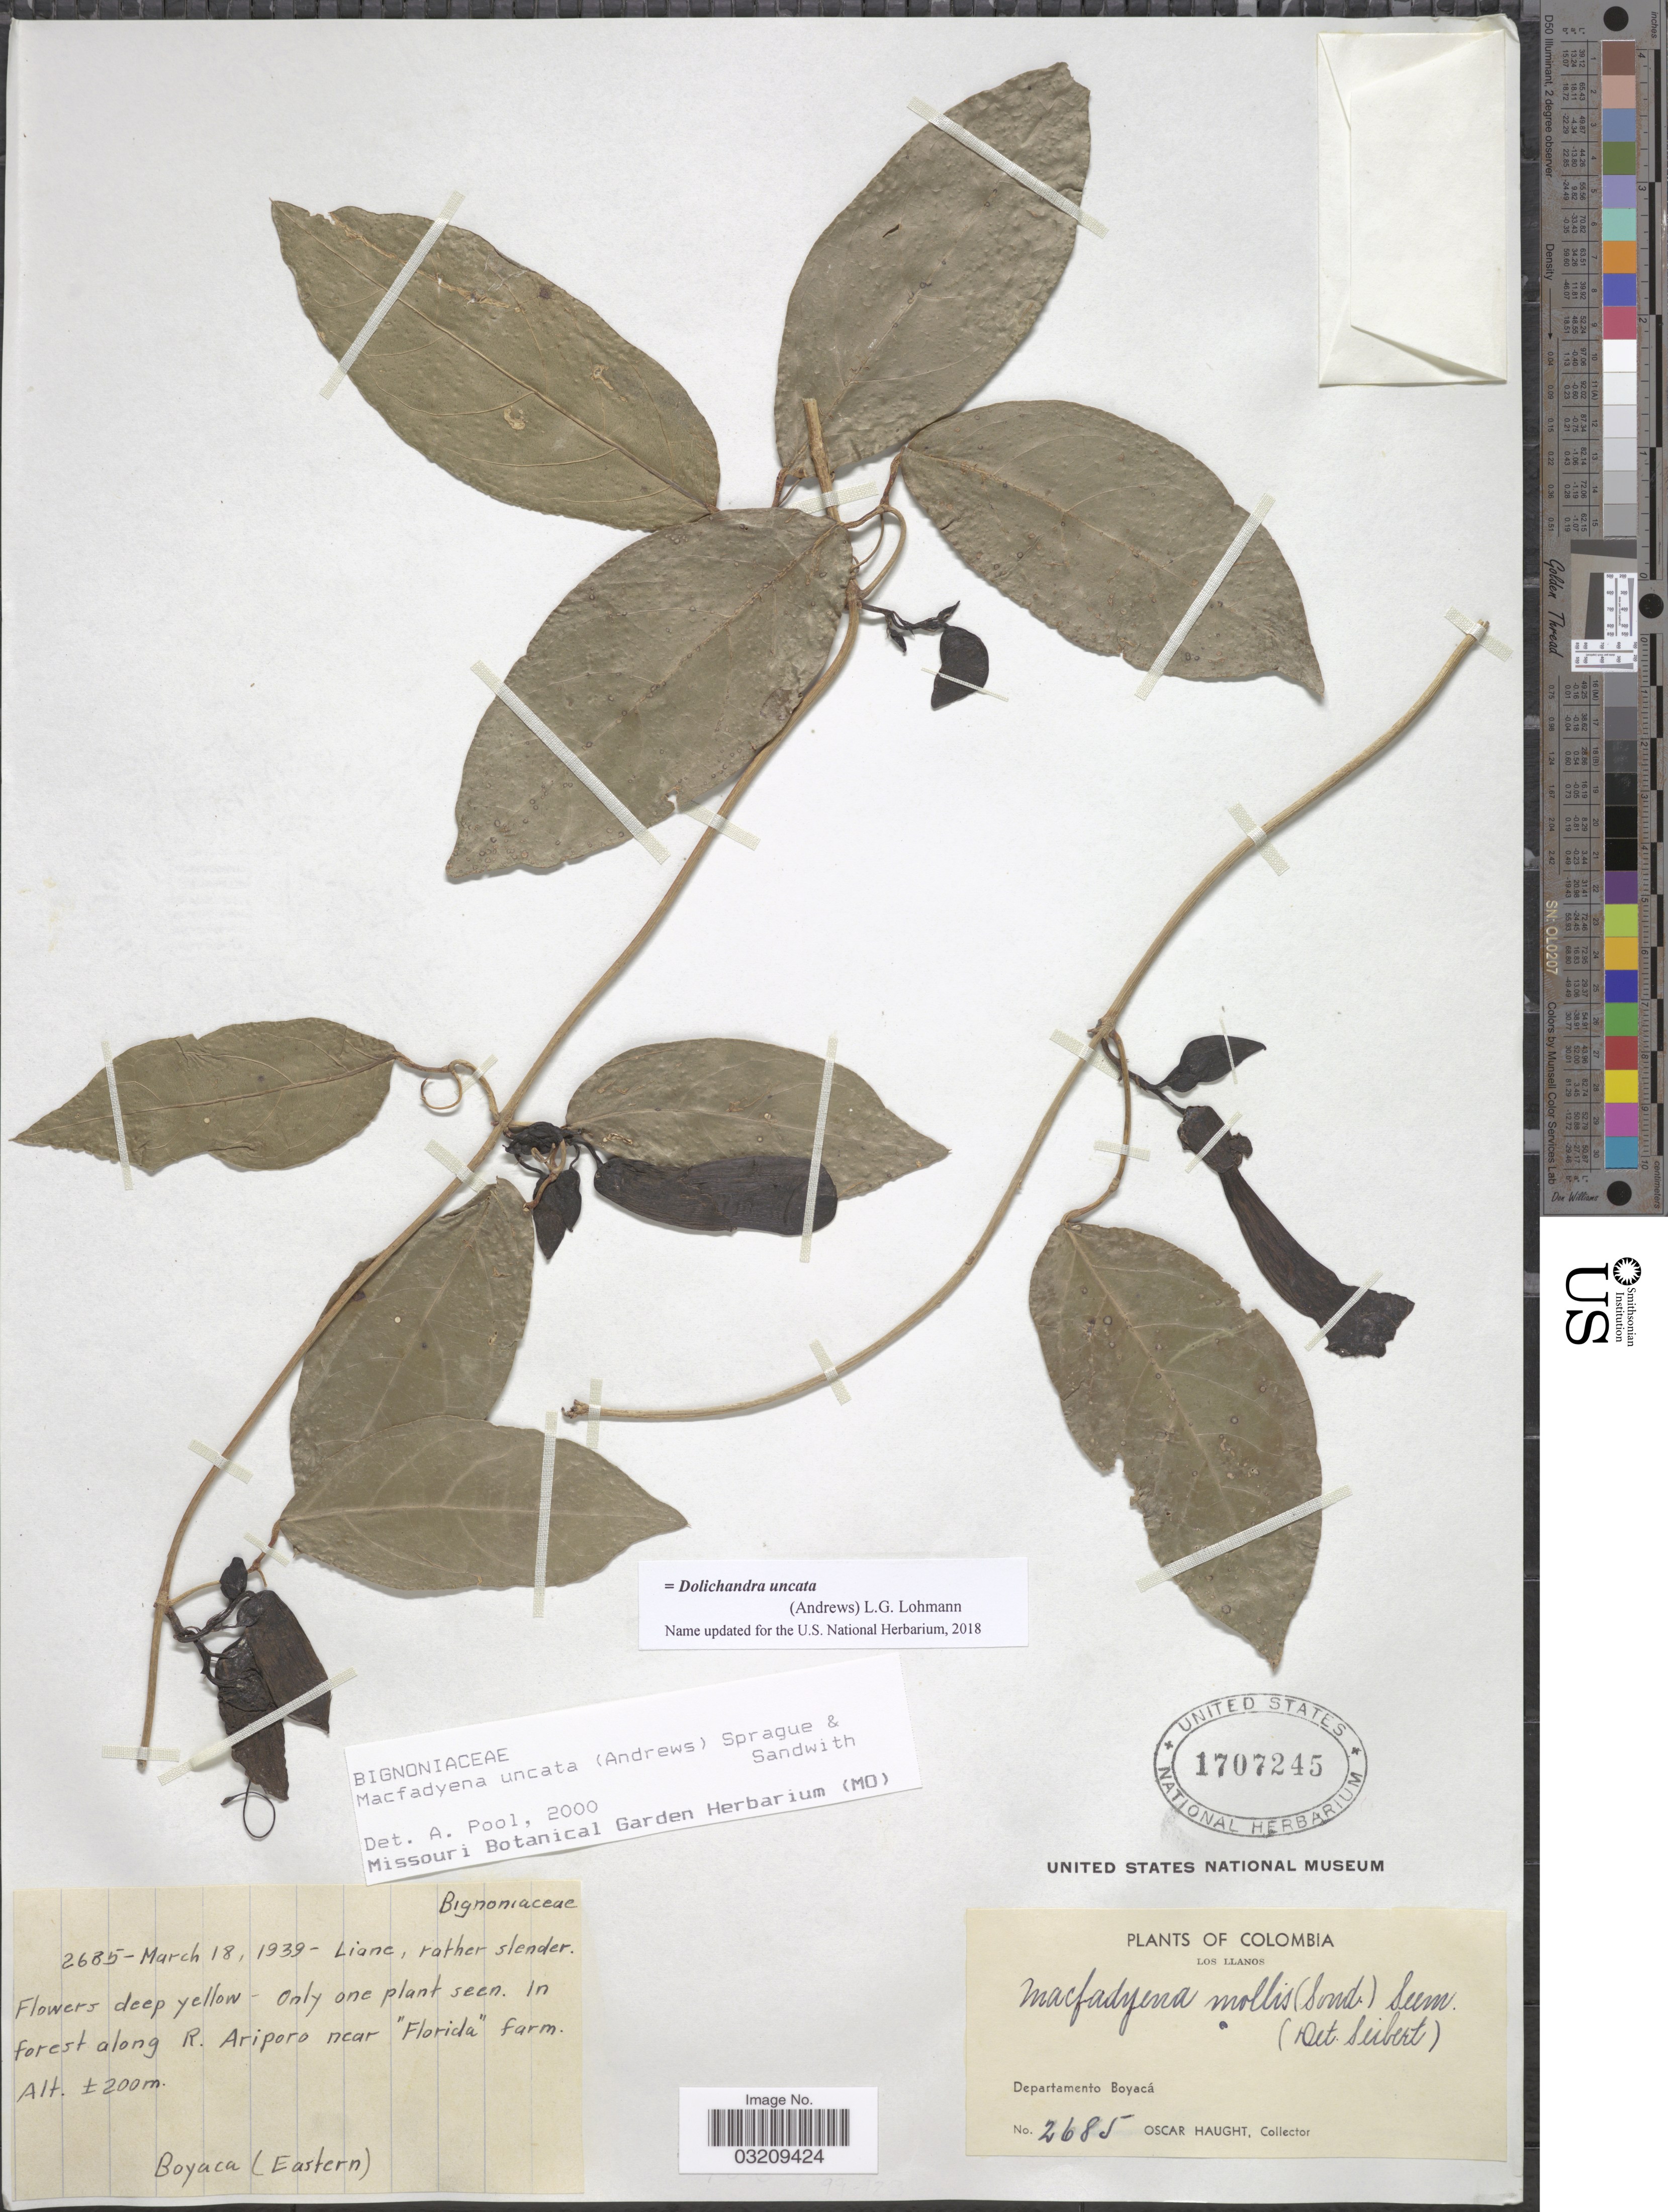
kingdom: Plantae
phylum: Tracheophyta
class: Magnoliopsida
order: Lamiales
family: Bignoniaceae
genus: Dolichandra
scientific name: Dolichandra uncata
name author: (Andrews) L.G. Lohmann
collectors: O. L. Haught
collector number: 2685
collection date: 1939-03-18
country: Colombia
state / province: Boyacá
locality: Los Llanos. In forest along R. Ariporo. Departamento Boyacá. (Eastern).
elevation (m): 200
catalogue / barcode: US 1707245